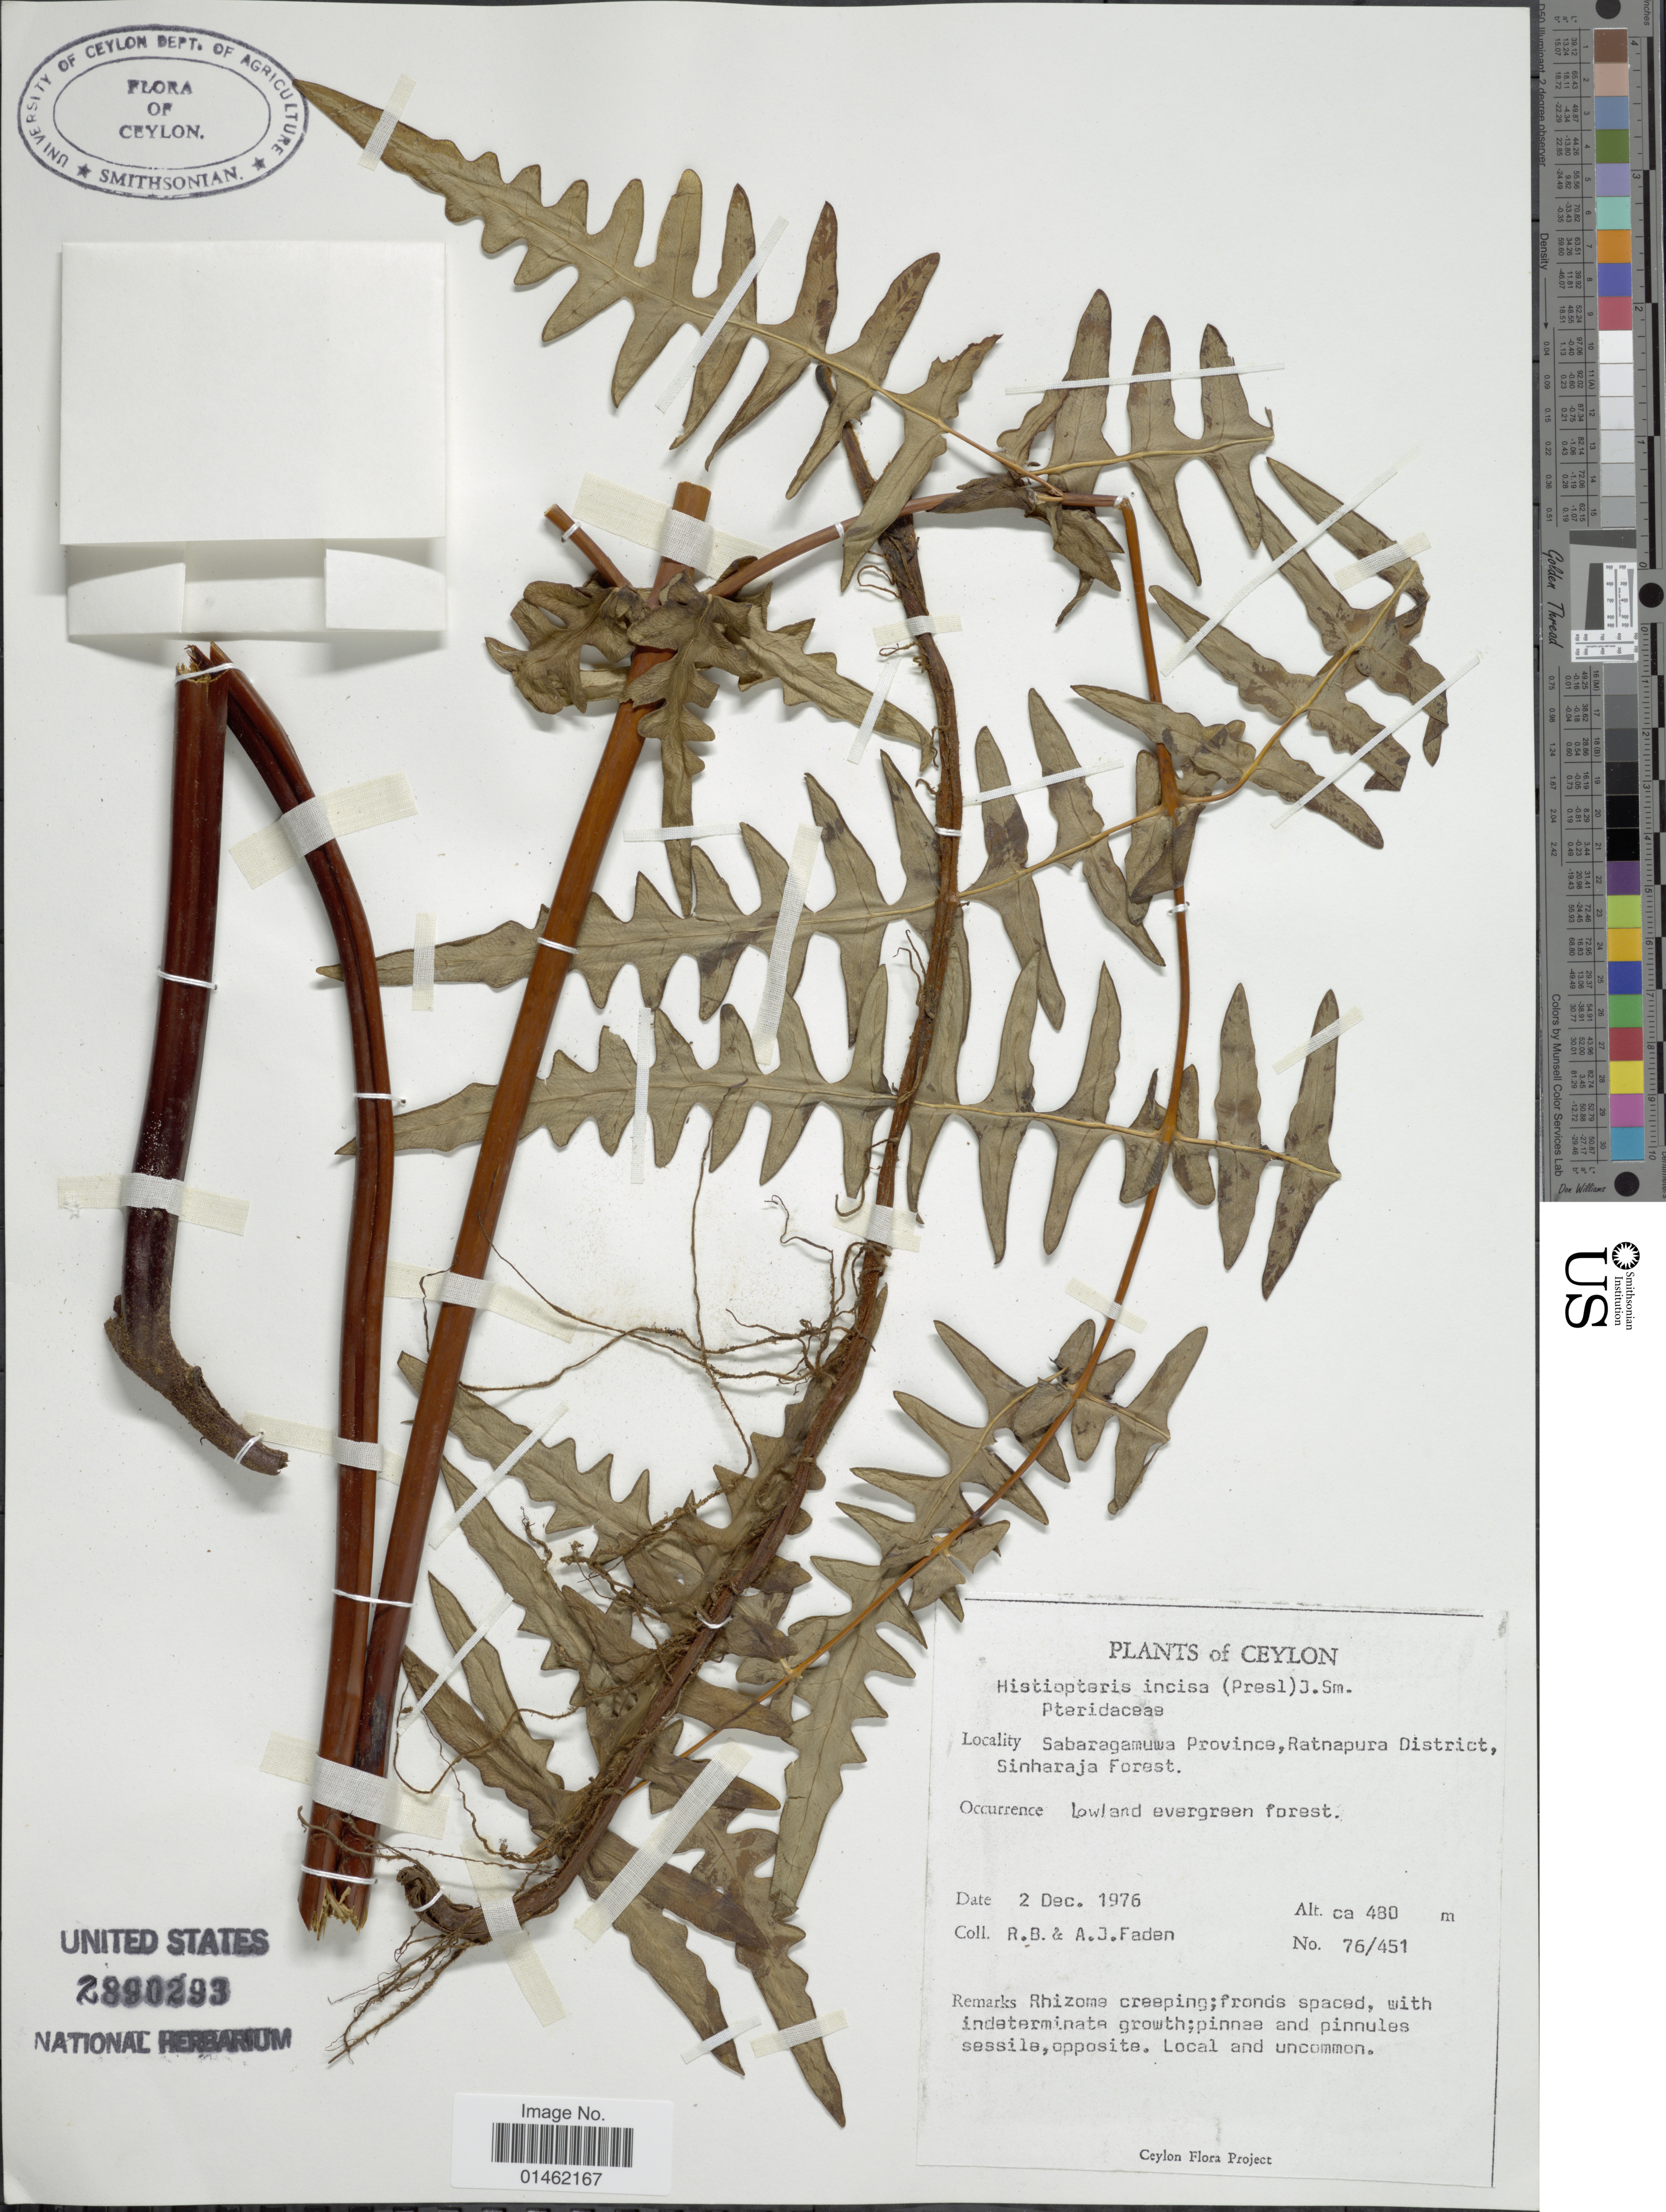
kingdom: Plantae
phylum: Tracheophyta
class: Polypodiopsida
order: Polypodiales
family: Dennstaedtiaceae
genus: Histiopteris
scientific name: Histiopteris incisa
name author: (Thunb.) J. Sm.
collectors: R. B. Faden & A. J. Faden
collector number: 76/451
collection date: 1976-12-02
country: Sri Lanka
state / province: Sabaragamuwa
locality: Ceylon, Ratnapura District, Sinharaja Forest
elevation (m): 480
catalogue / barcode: US 2890293